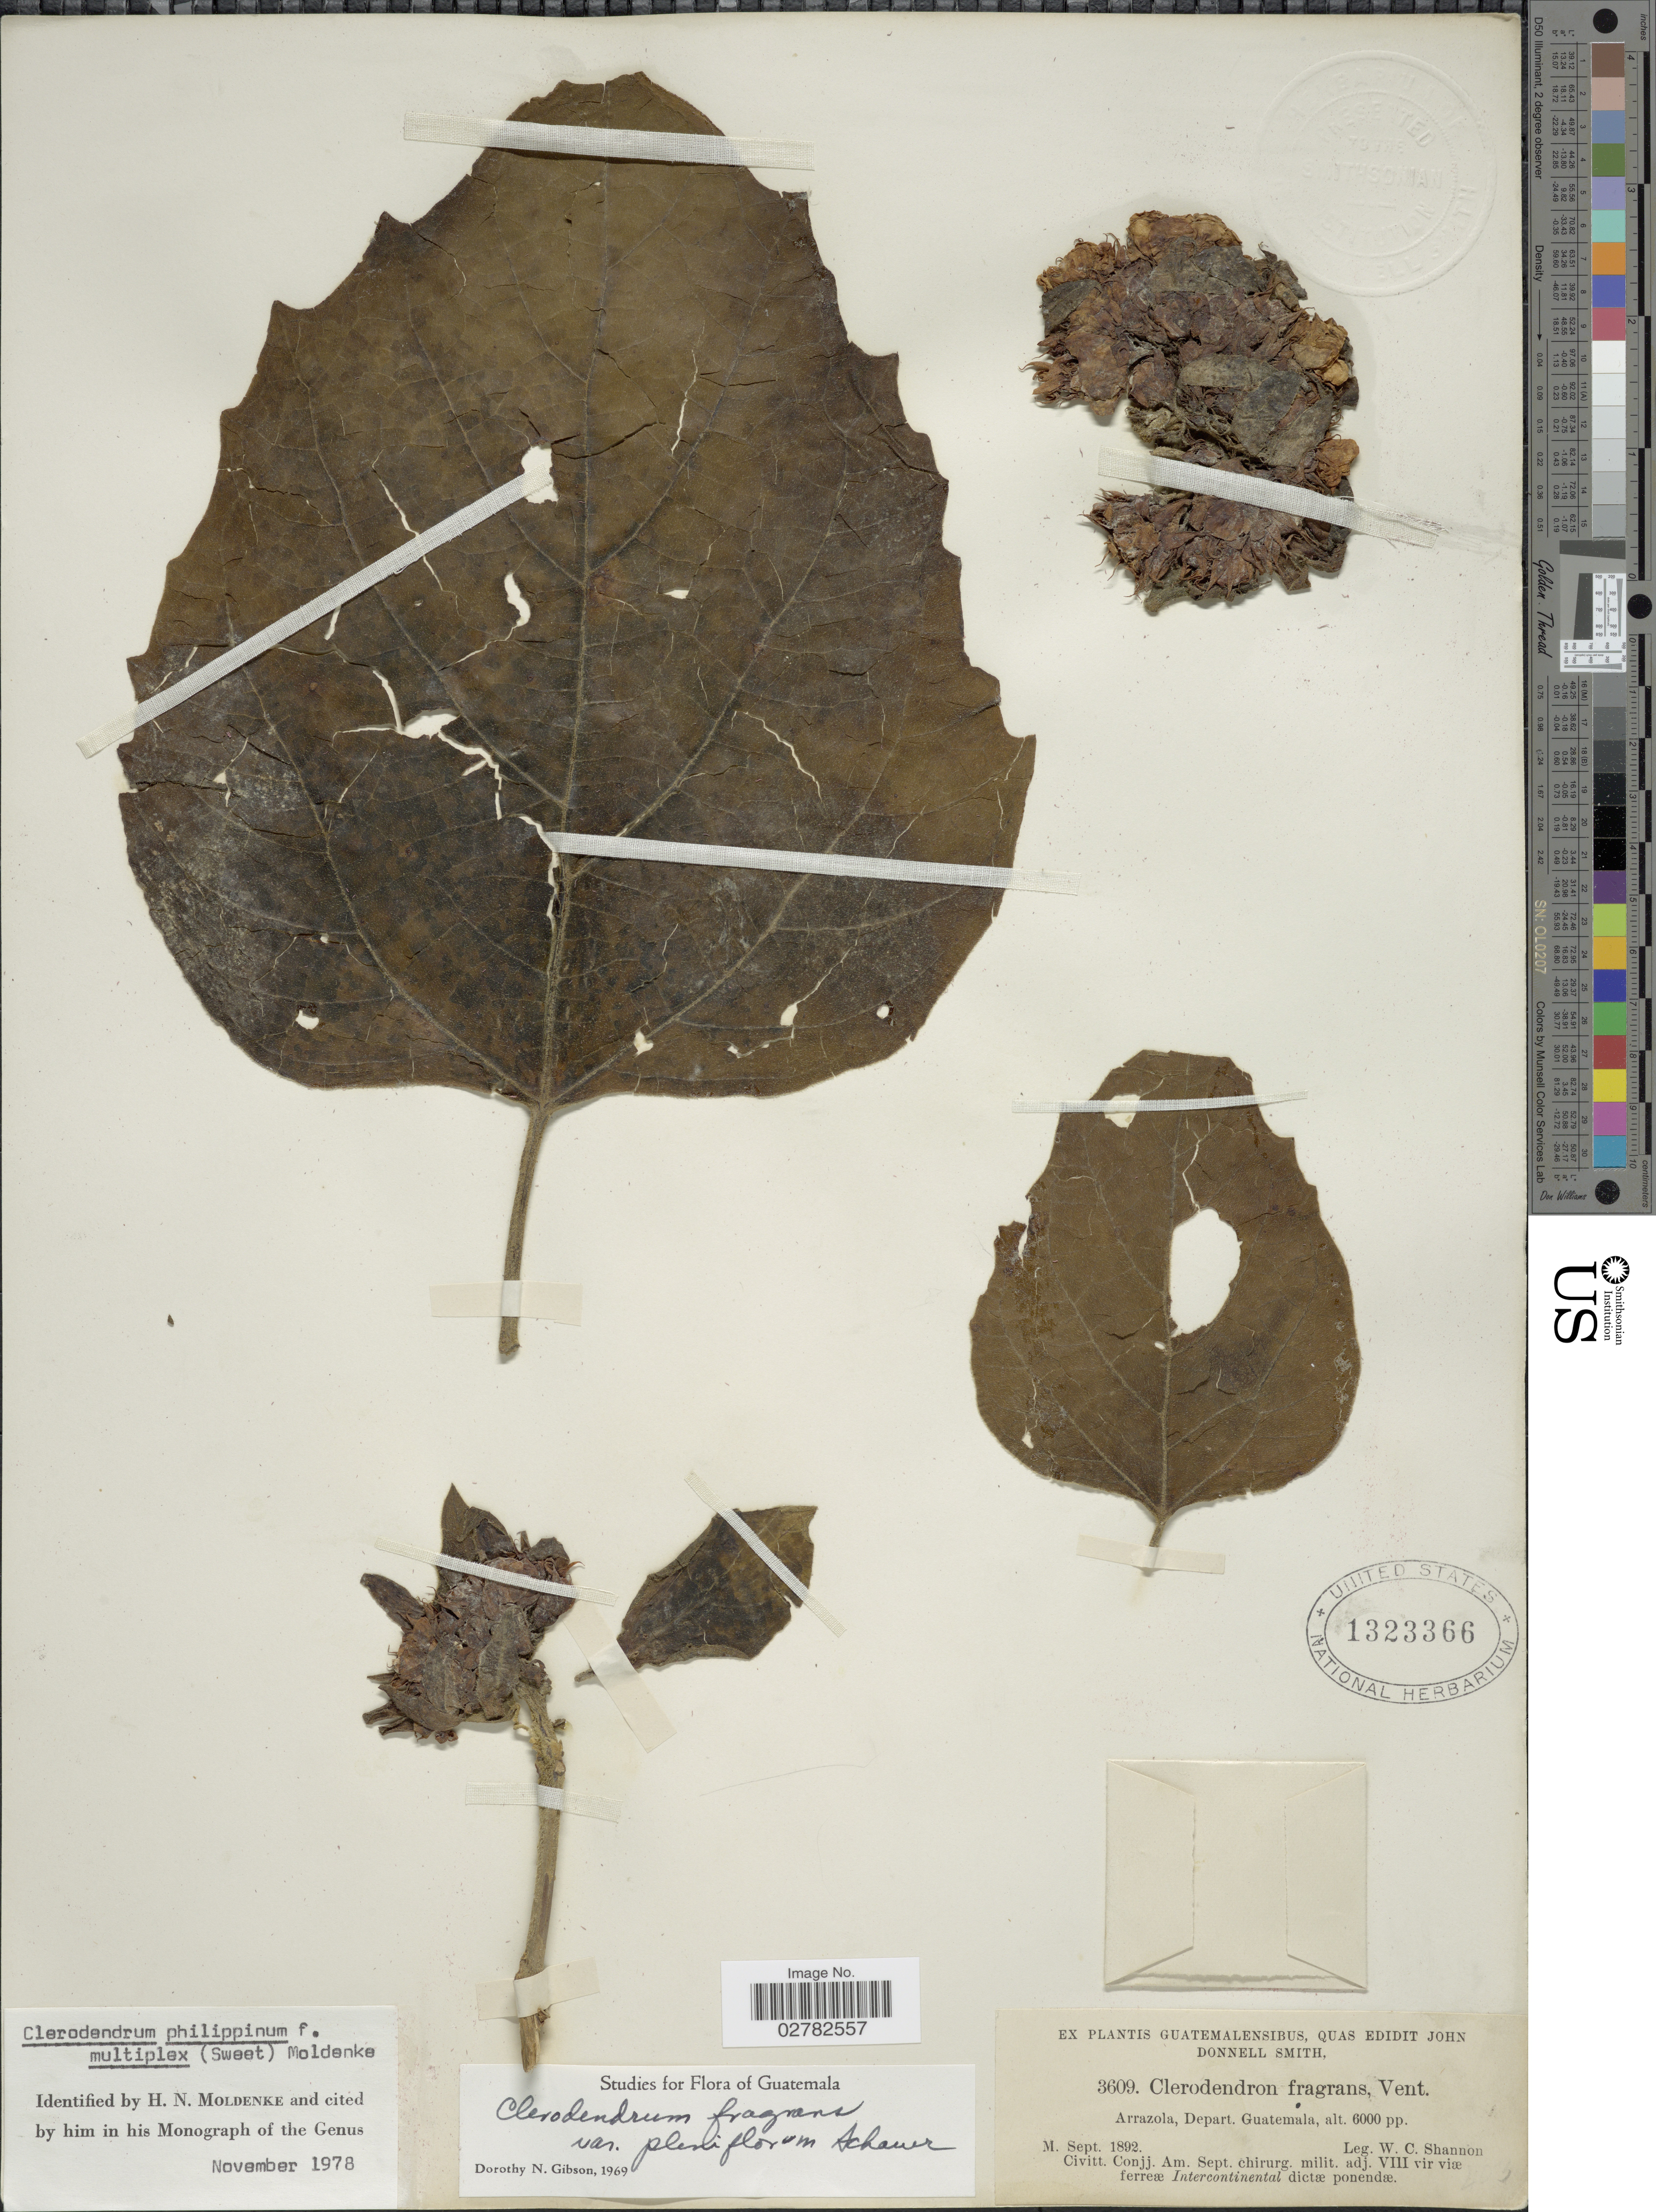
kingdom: Plantae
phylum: Tracheophyta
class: Magnoliopsida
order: Lamiales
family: Lamiaceae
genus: Clerodendrum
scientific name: Clerodendrum philippinum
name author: Schauer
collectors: W. C. Shannon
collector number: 3609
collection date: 1892-09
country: Guatemala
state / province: Guatemala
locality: Arrazola, Depart. Guatemala.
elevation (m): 1829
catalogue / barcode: US 1323366